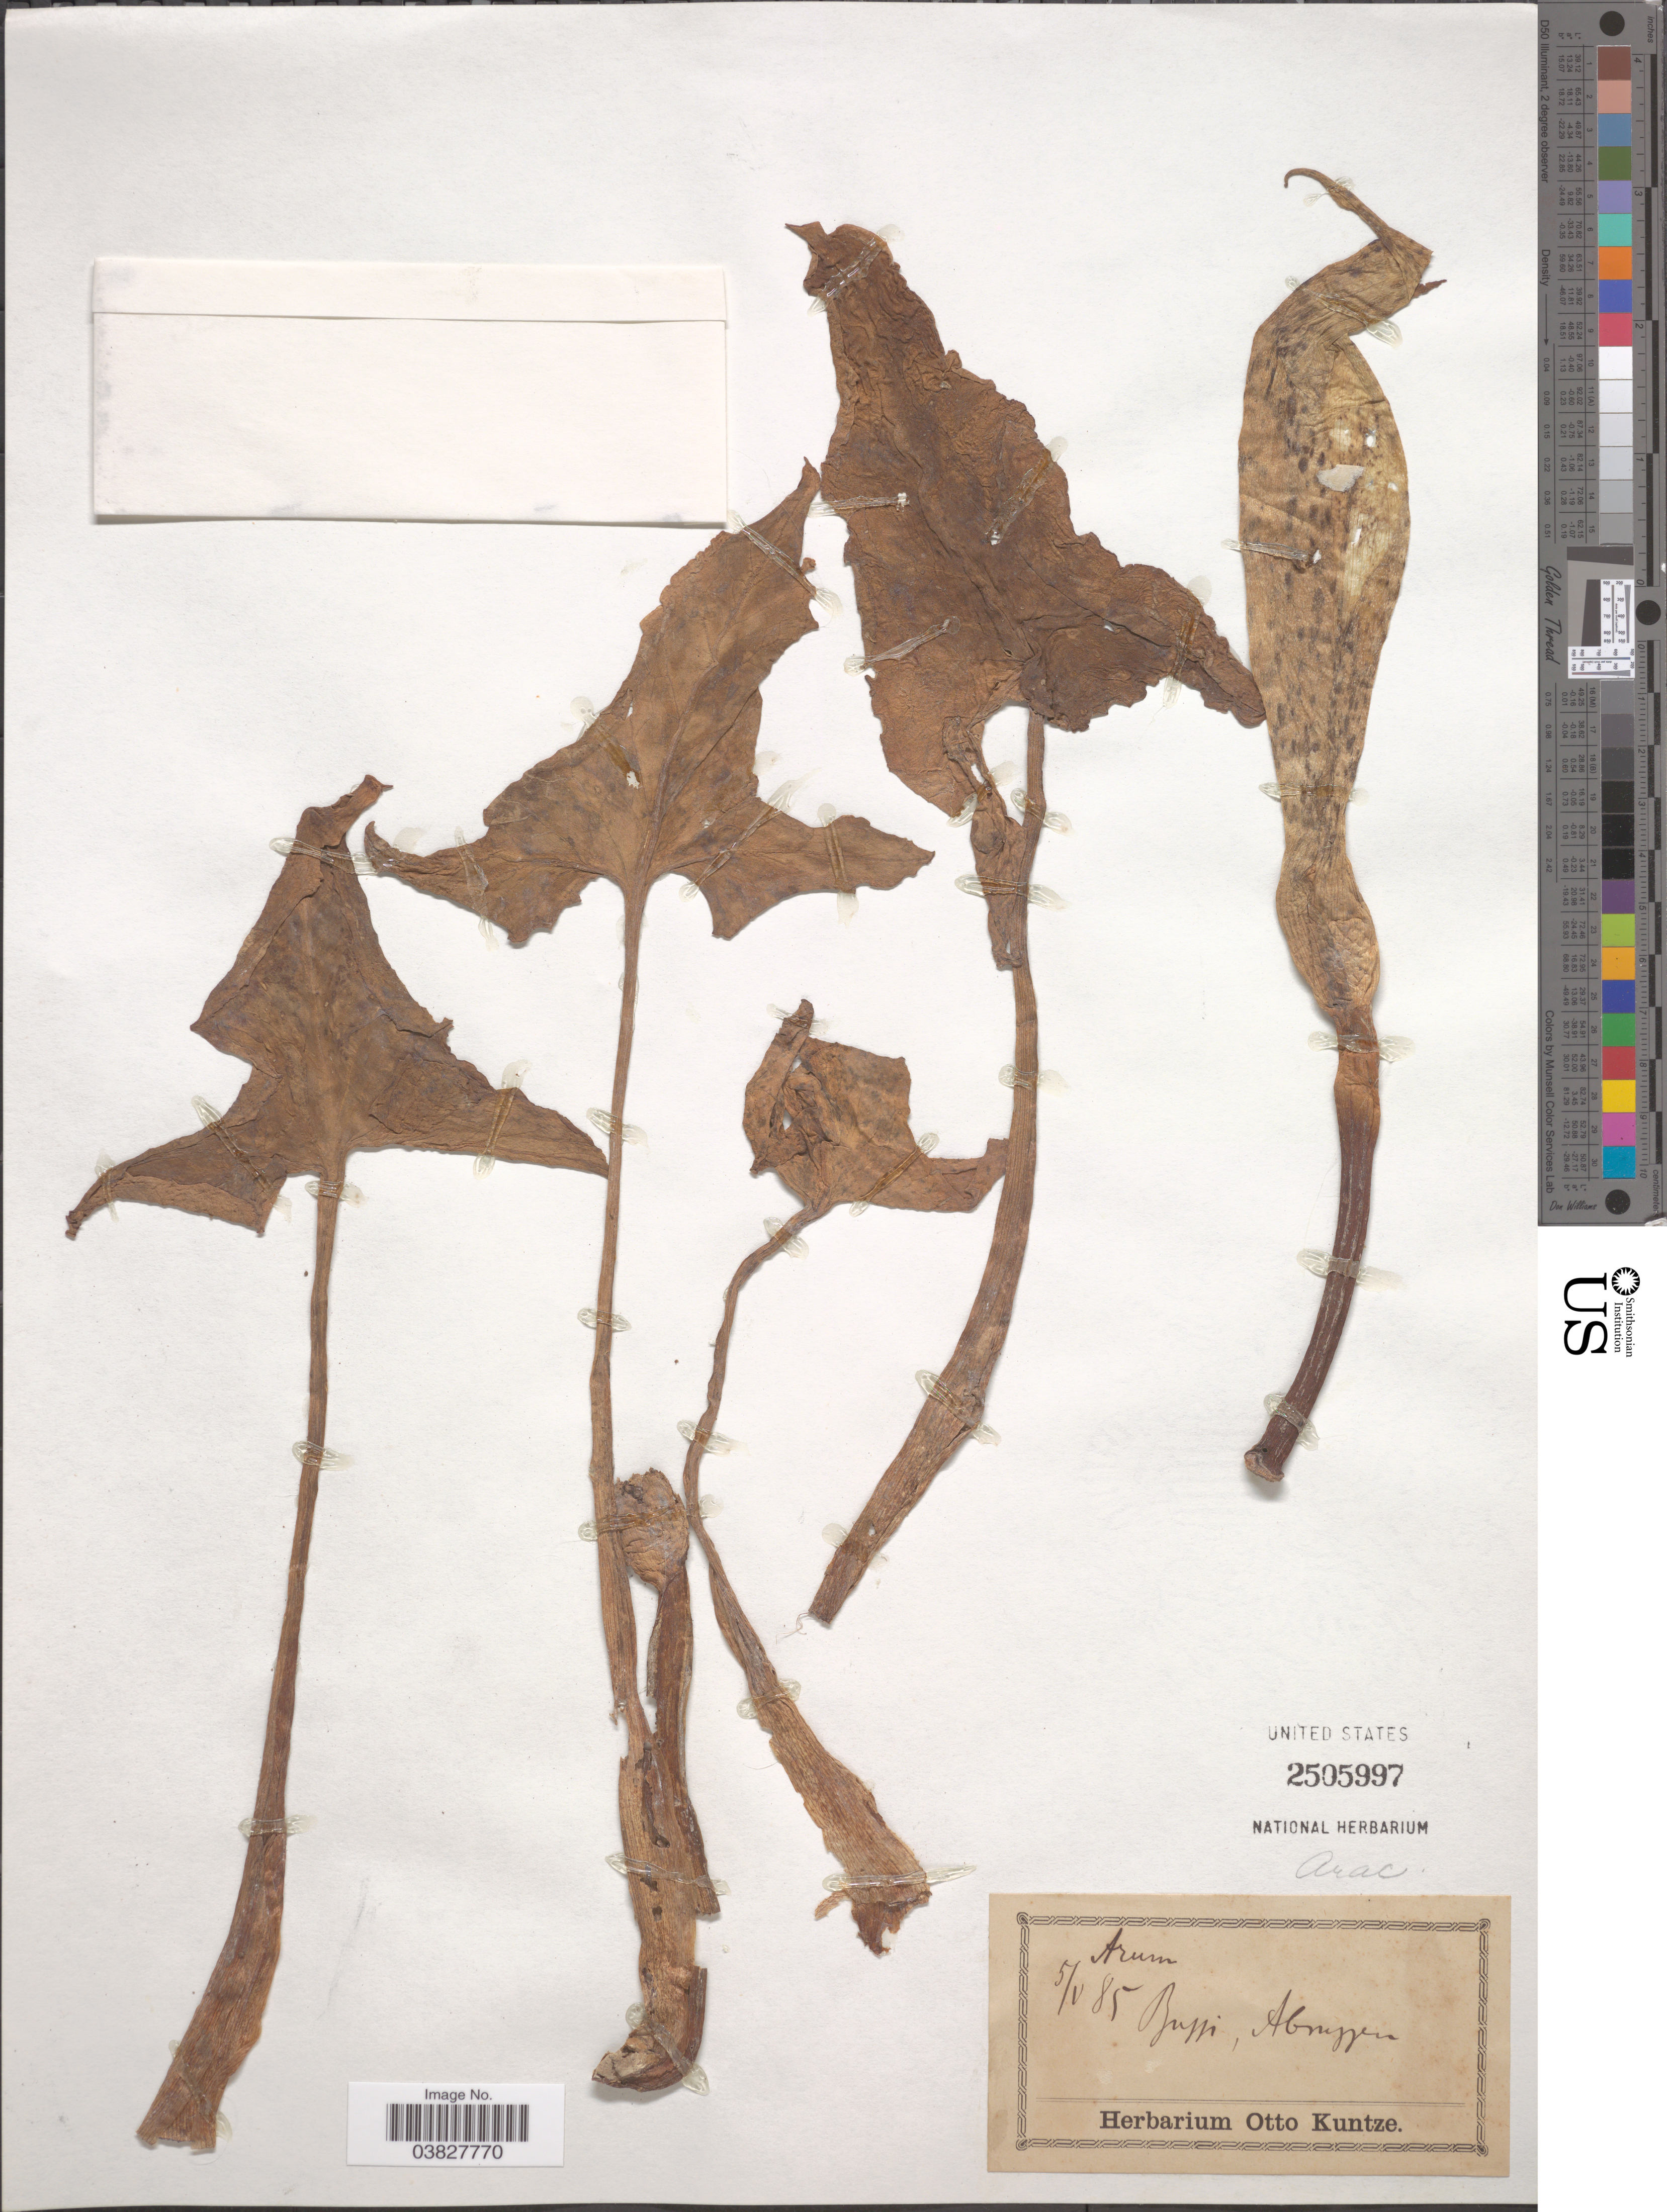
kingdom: Plantae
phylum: Tracheophyta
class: Liliopsida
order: Alismatales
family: Araceae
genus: Arum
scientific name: Arum sp.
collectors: ex herb. Otto Kuntze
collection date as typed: Transcribed d/m/y: 5/5/85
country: Italy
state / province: Abruzzo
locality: Buffi, Abruzzen. [interpreted]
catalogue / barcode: US 2505997